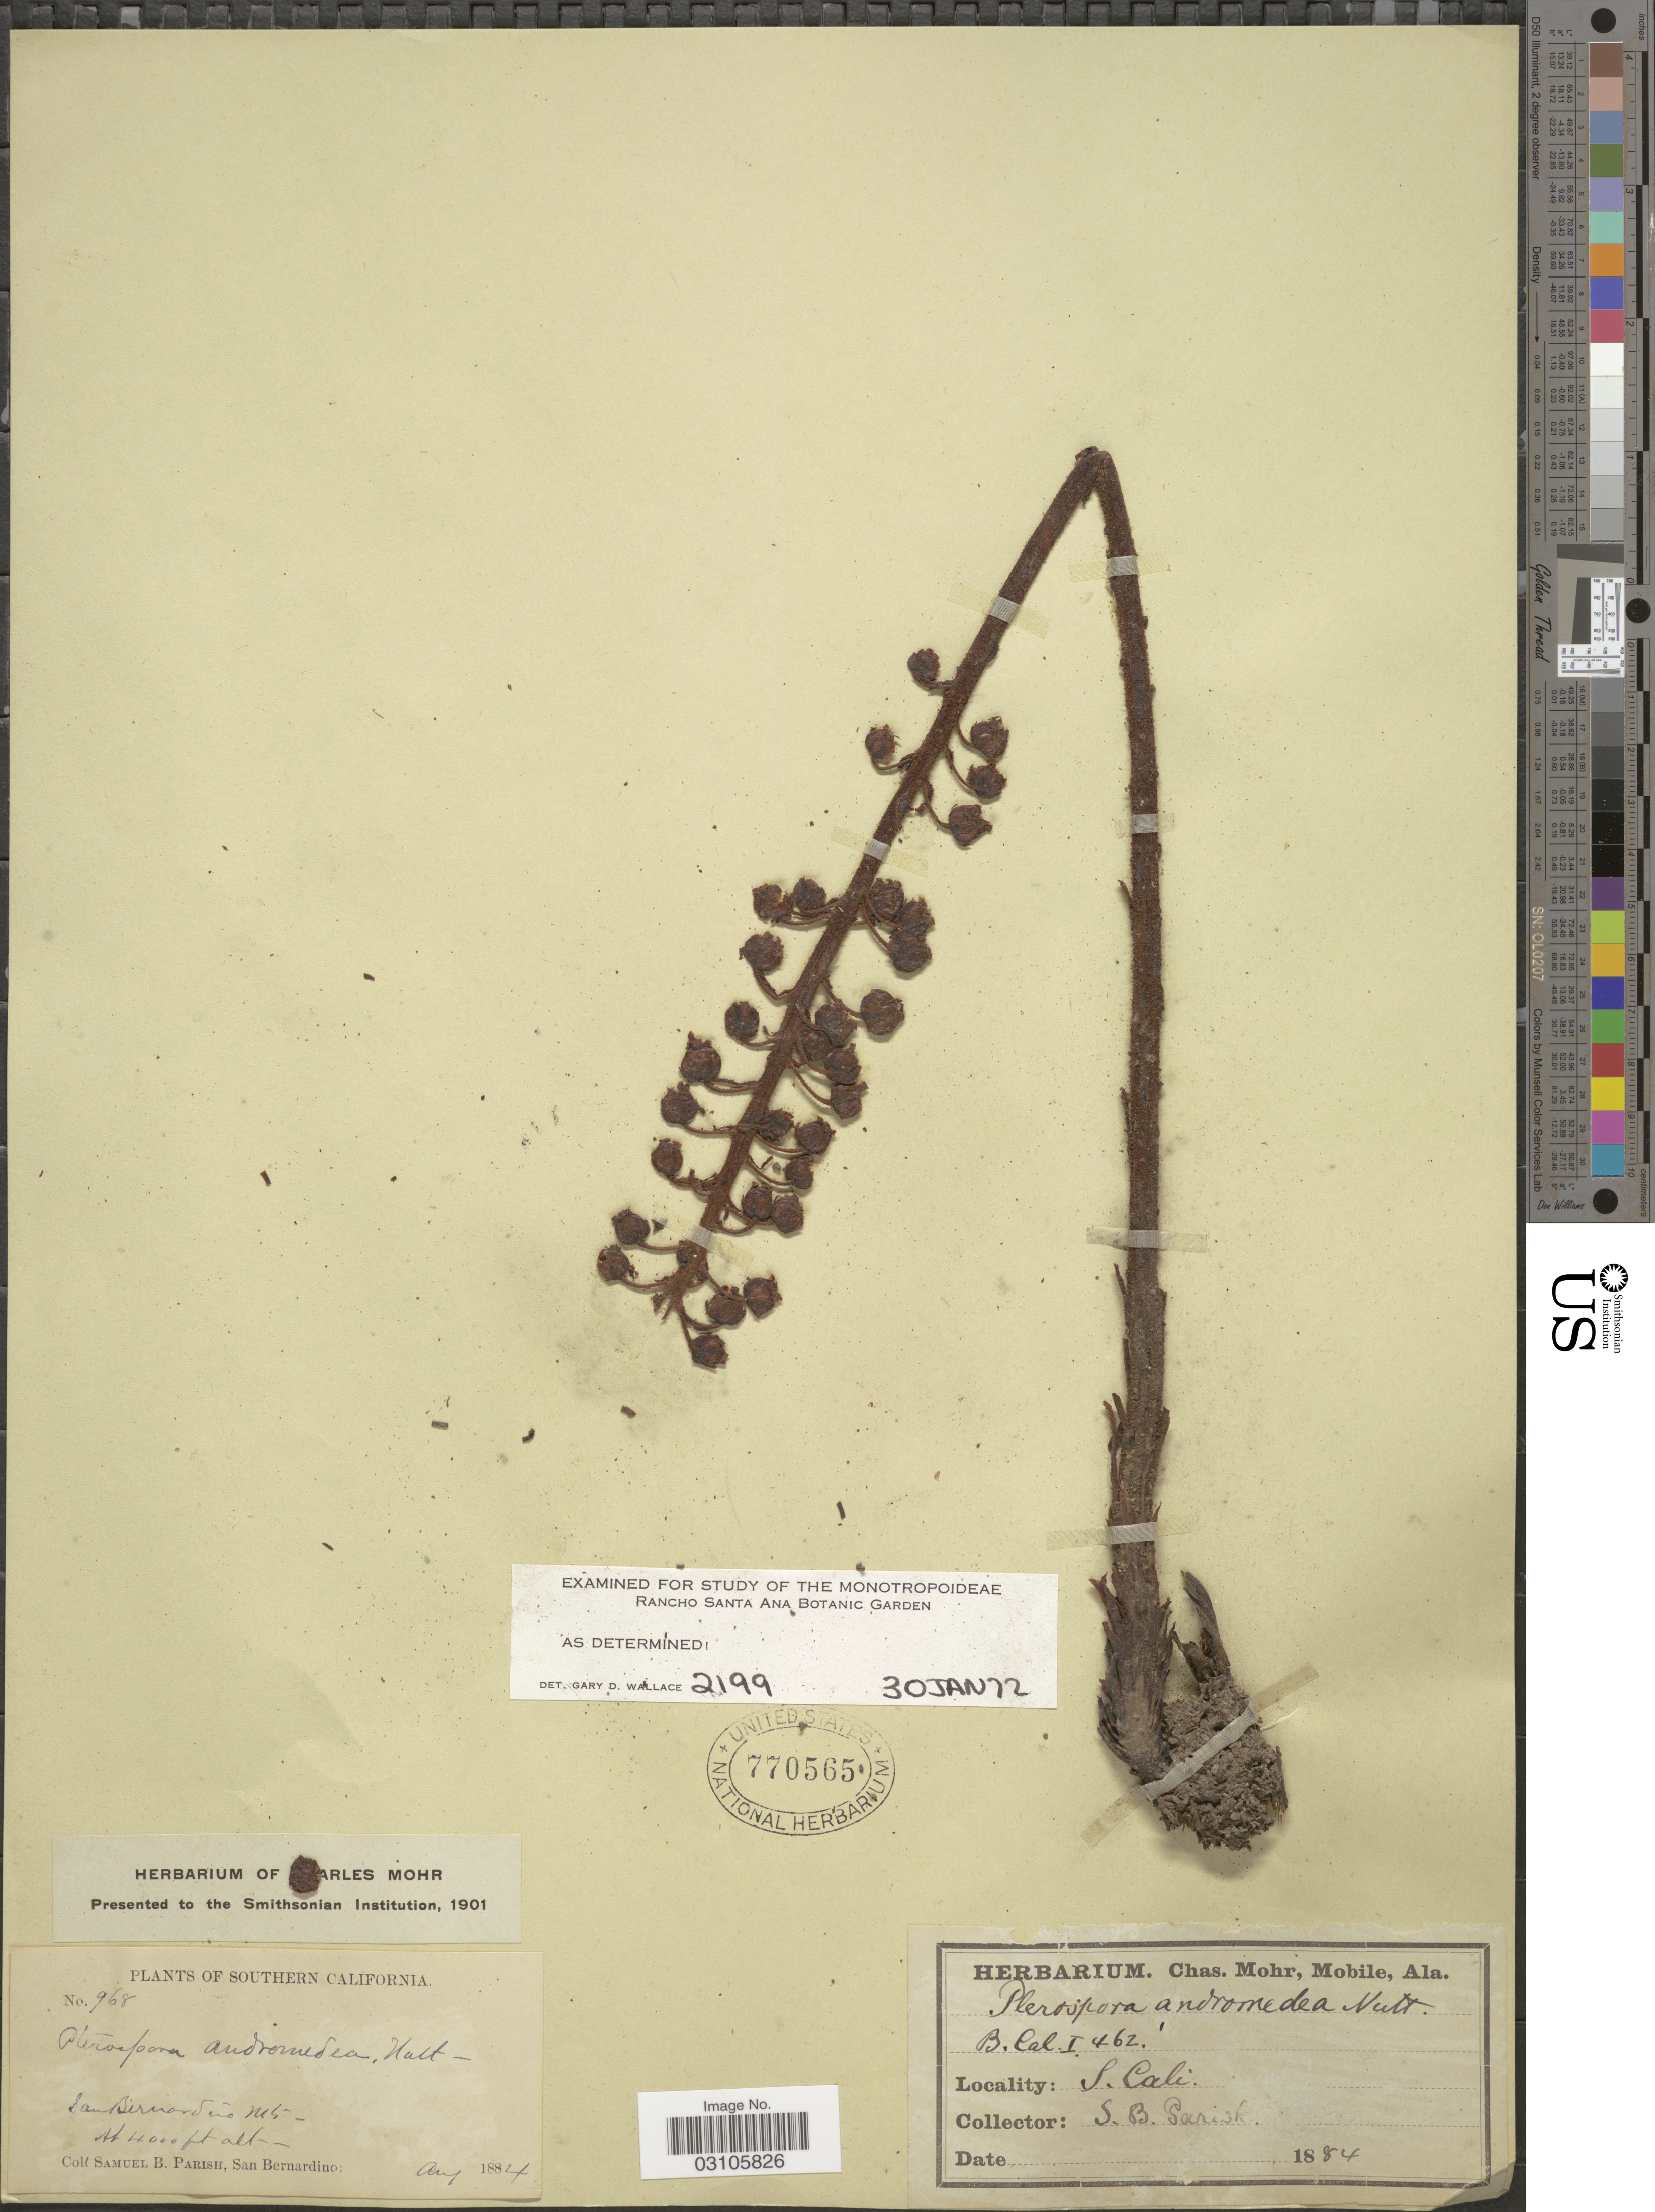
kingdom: Plantae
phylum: Tracheophyta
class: Magnoliopsida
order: Ericales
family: Ericaceae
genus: Pterospora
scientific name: Pterospora andromedea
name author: Nutt.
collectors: S. B. Parish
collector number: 968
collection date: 1884-08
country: United States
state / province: California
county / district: San Bernardino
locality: Southern California. San Bernardino Mts.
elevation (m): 1219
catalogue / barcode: US 770565